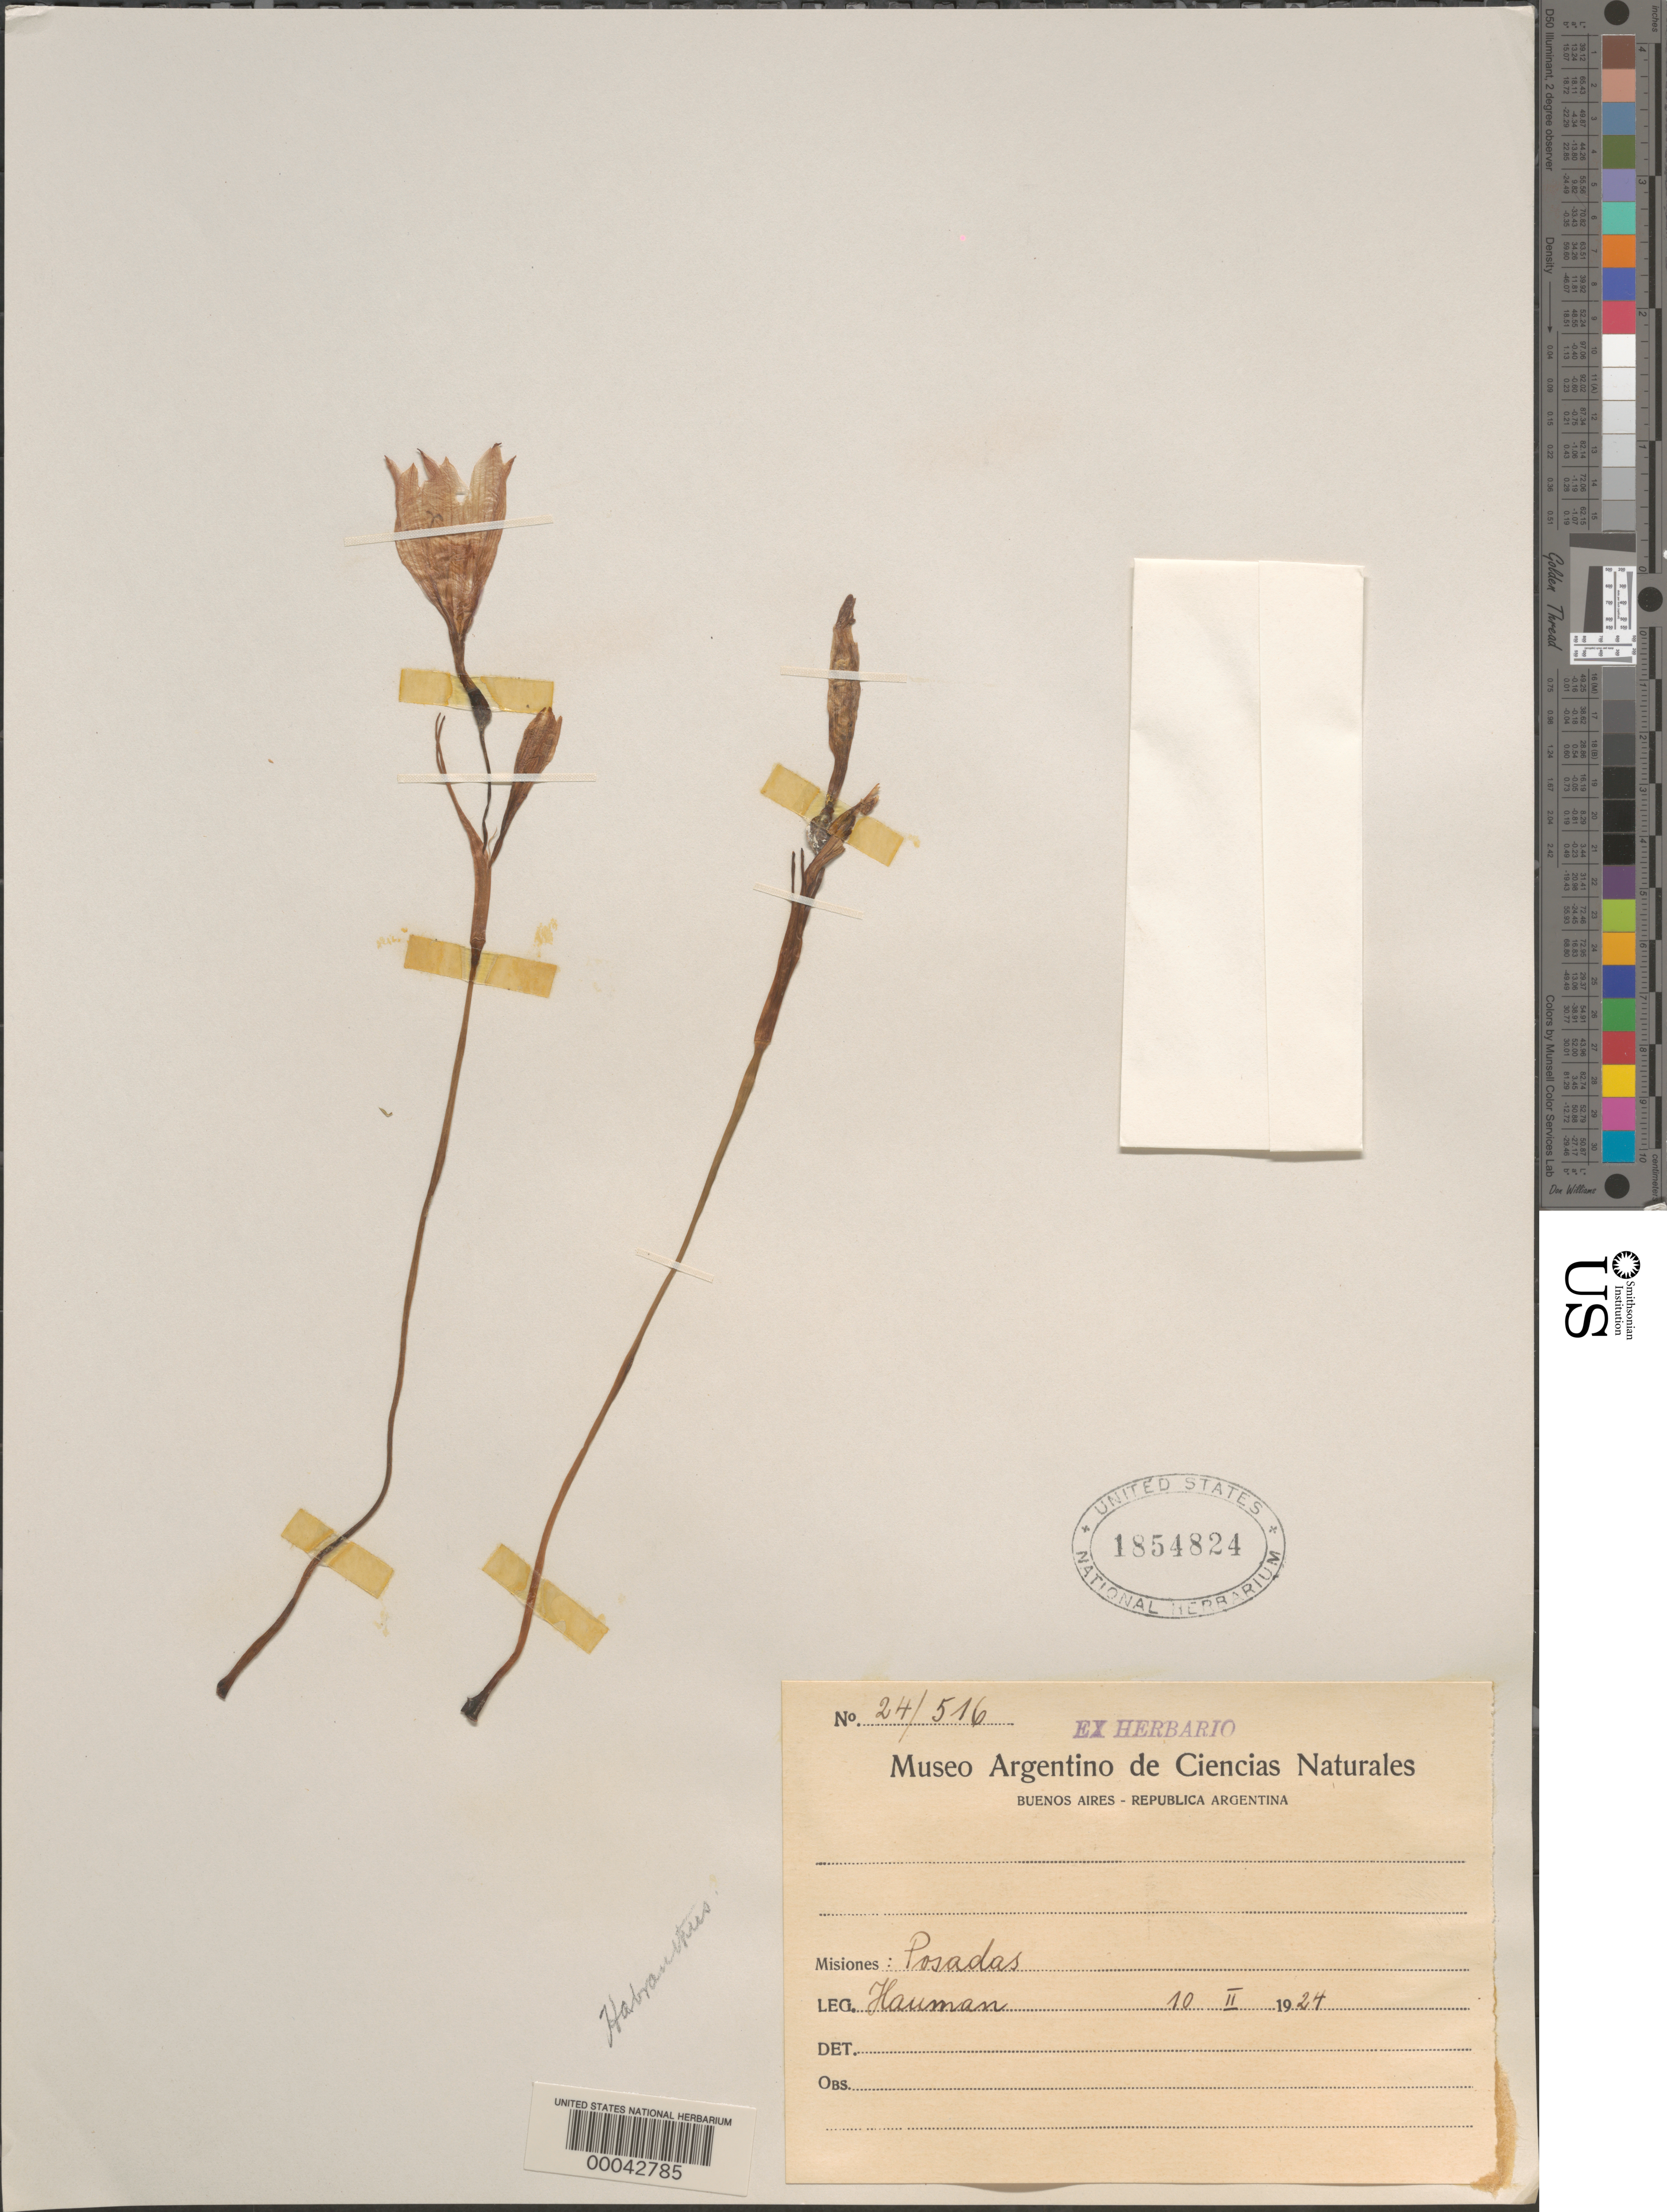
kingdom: Plantae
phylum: Tracheophyta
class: Liliopsida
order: Asparagales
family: Amaryllidaceae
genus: Habranthus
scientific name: Habranthus sp.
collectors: L. L. Hauman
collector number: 24/516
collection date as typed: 10 Feb 1924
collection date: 1924-02-10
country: Argentina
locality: Buenos Aries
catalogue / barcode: US 1854824